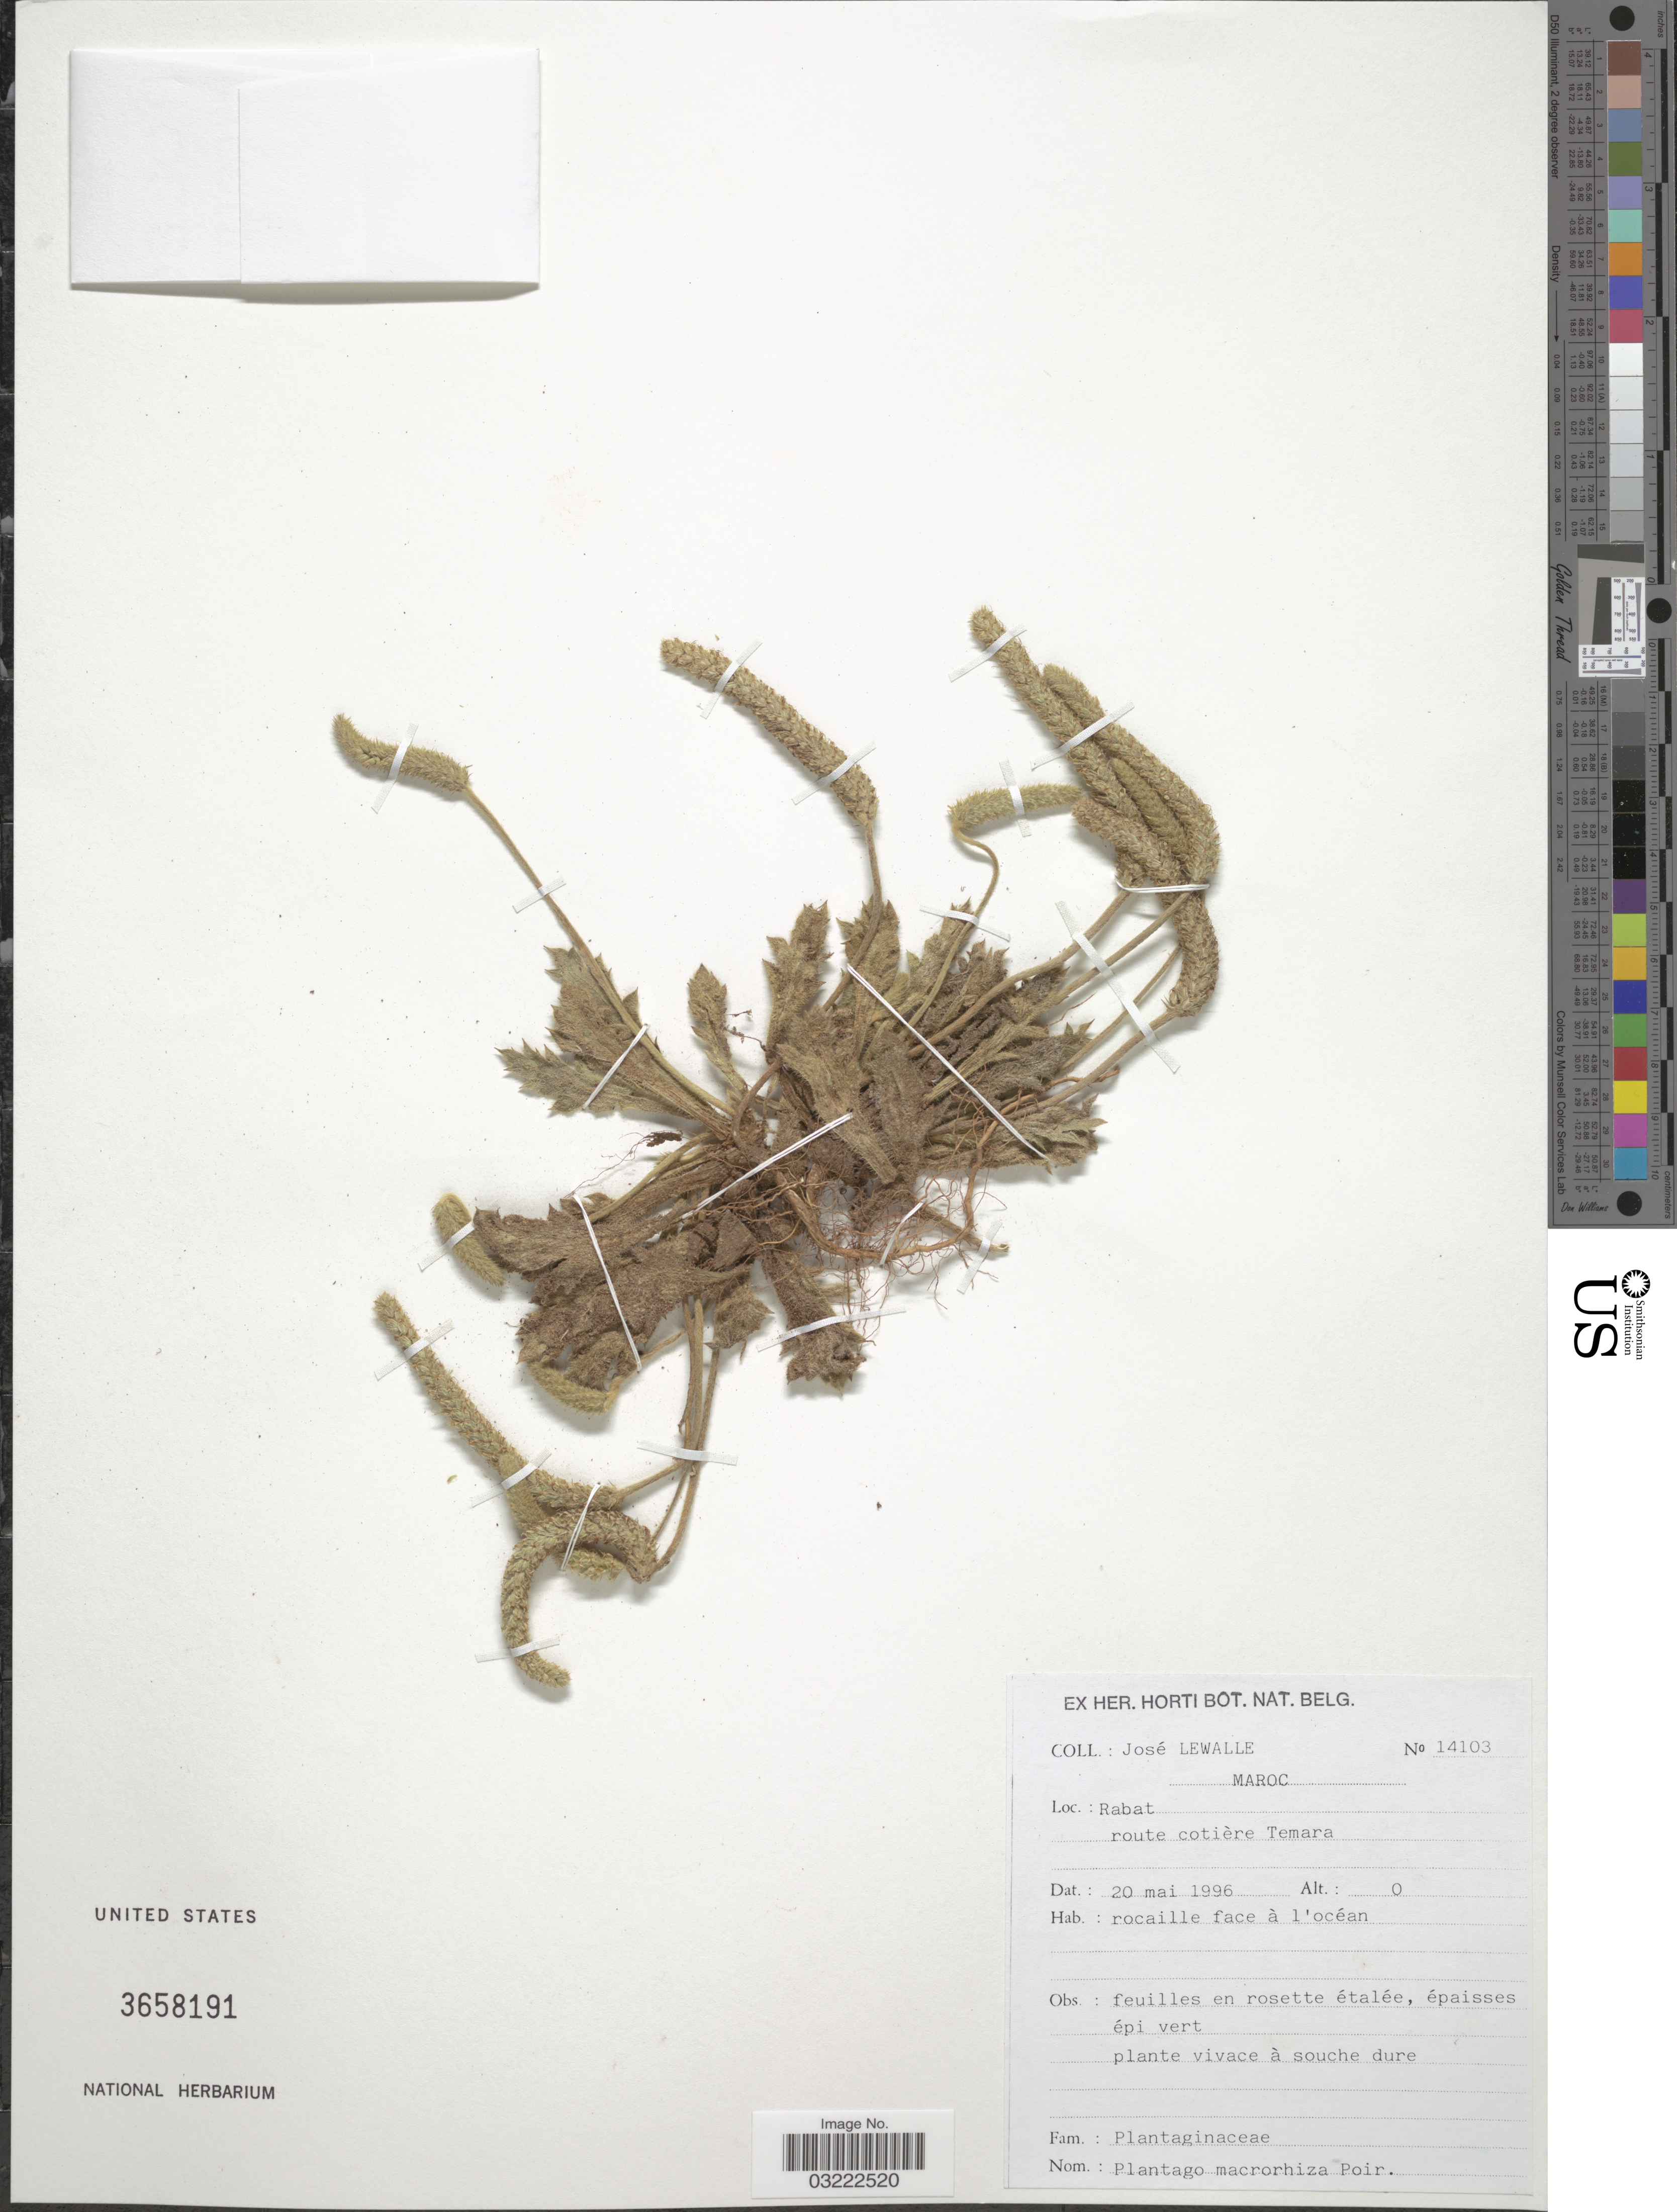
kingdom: Plantae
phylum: Tracheophyta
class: Magnoliopsida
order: Lamiales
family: Plantaginaceae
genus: Plantago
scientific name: Plantago macrorhiza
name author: Poir.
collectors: J. Lewalle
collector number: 14103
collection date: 1996-05-20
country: Morocco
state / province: Rabat-Salé-Zemmour-Zaër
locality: Rabat, route cotière Temara.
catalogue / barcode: US 3658191